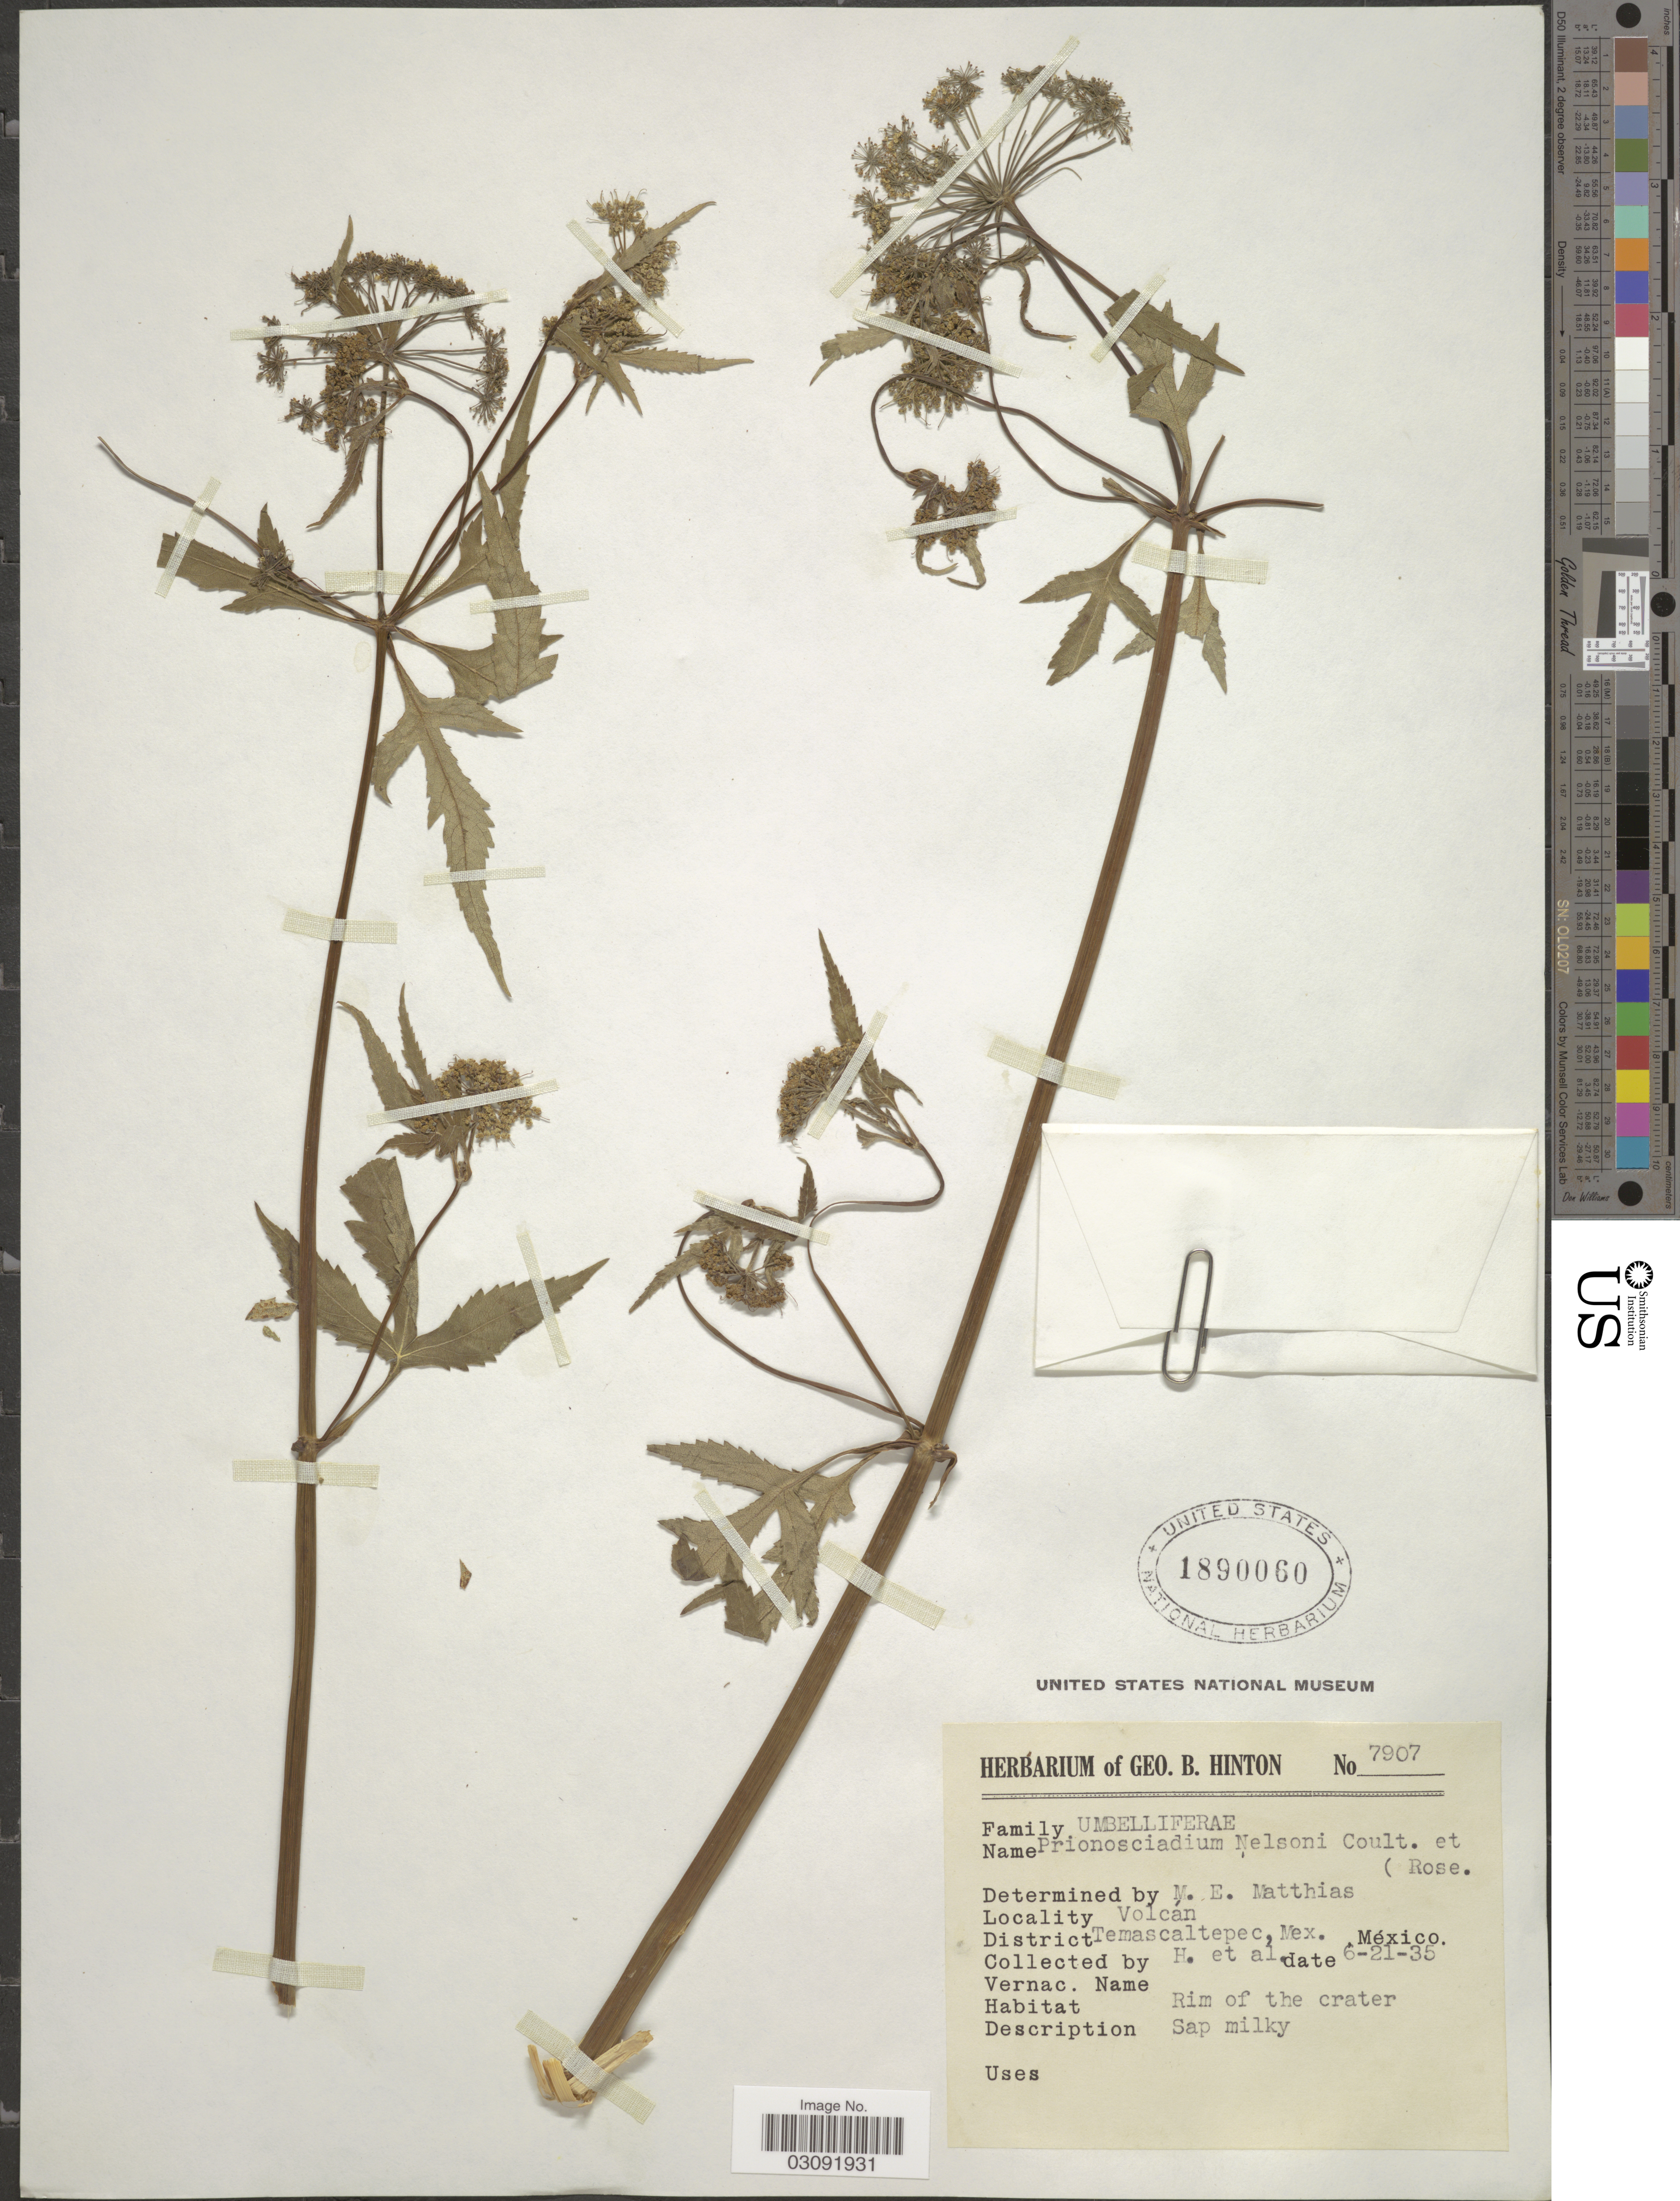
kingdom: Plantae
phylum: Tracheophyta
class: Magnoliopsida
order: Apiales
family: Apiaceae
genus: Prionosciadium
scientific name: Prionosciadium nelsonii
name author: J.M. Coult. & Rose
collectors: G. B. Hinton & et al.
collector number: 7907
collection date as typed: Transcribed d/m/y: 21/6/35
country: Mexico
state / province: México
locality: Volcan. District Temascaltepec, Mex.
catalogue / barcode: US 1890060